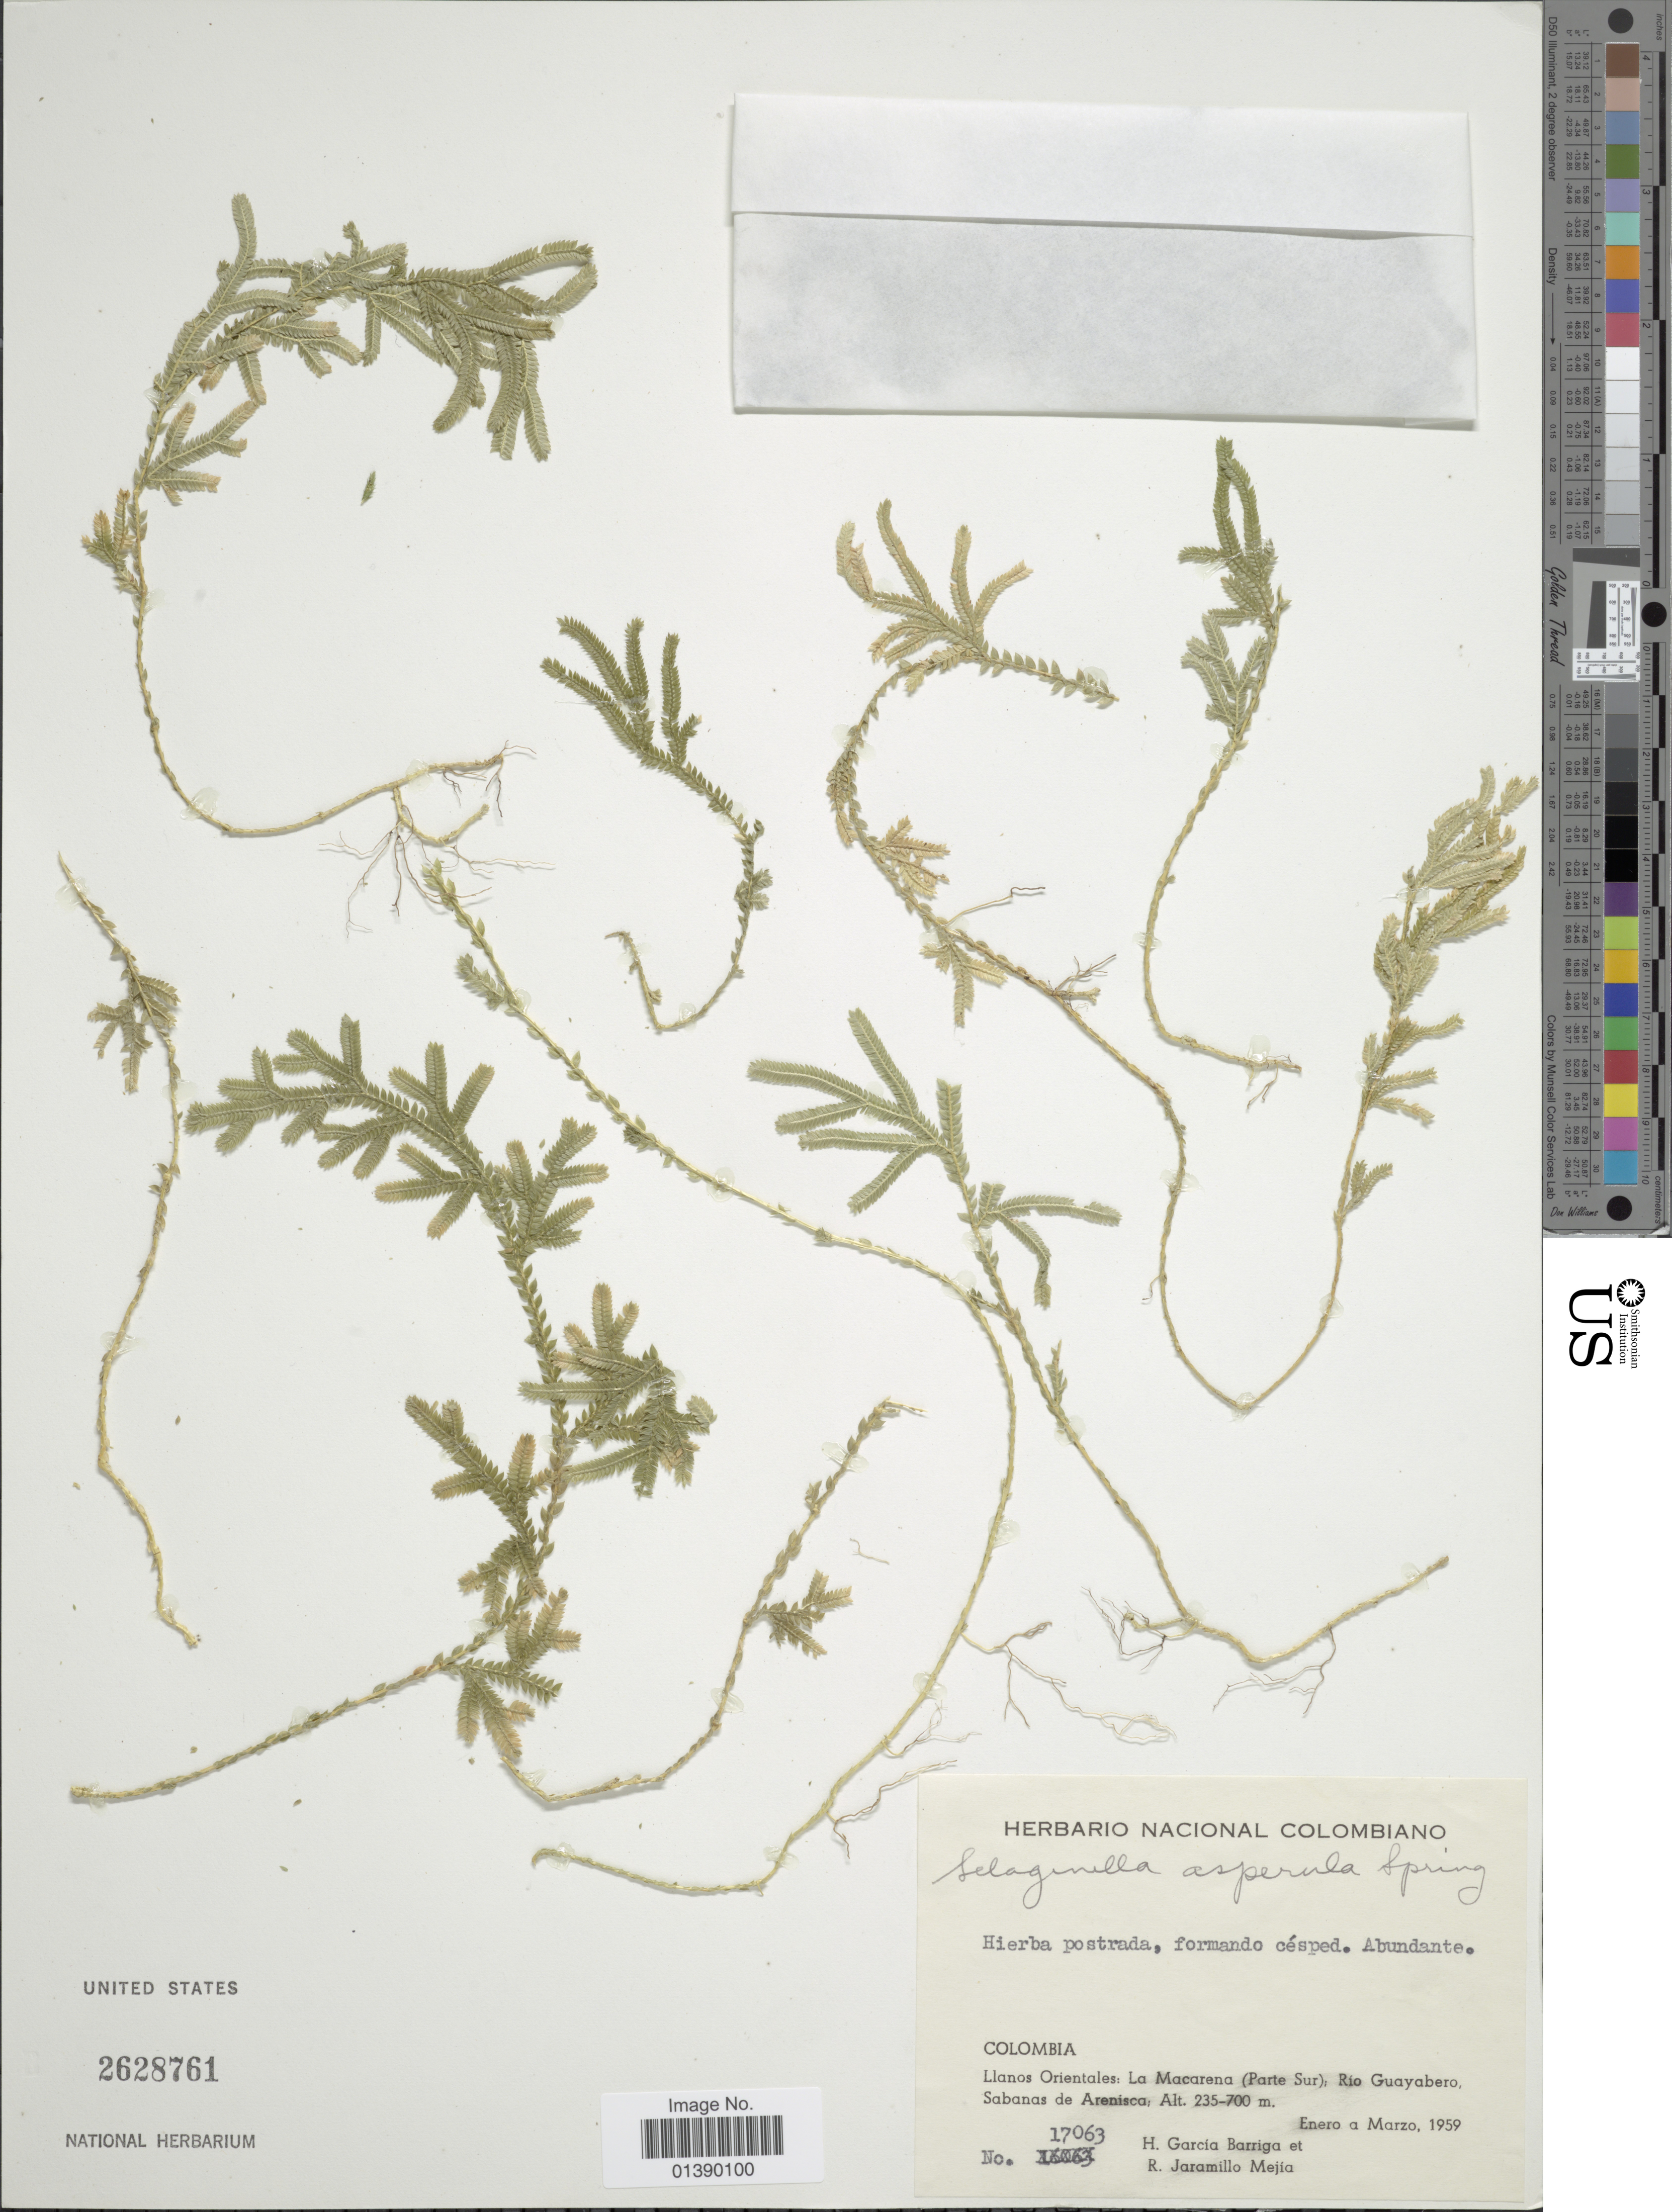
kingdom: Plantae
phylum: Tracheophyta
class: Lycopodiopsida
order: Selaginellales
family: Selaginellaceae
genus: Selaginella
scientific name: Selaginella asperula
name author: Spring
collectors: H. García Barriga & R. Jaramillo M.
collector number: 17063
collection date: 1959-01/1959-03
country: Colombia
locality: Llanos orientales: La Macarena (parte Sur), Rio Guayabero, Sabanas de Arenisca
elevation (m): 235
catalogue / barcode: US 2628761